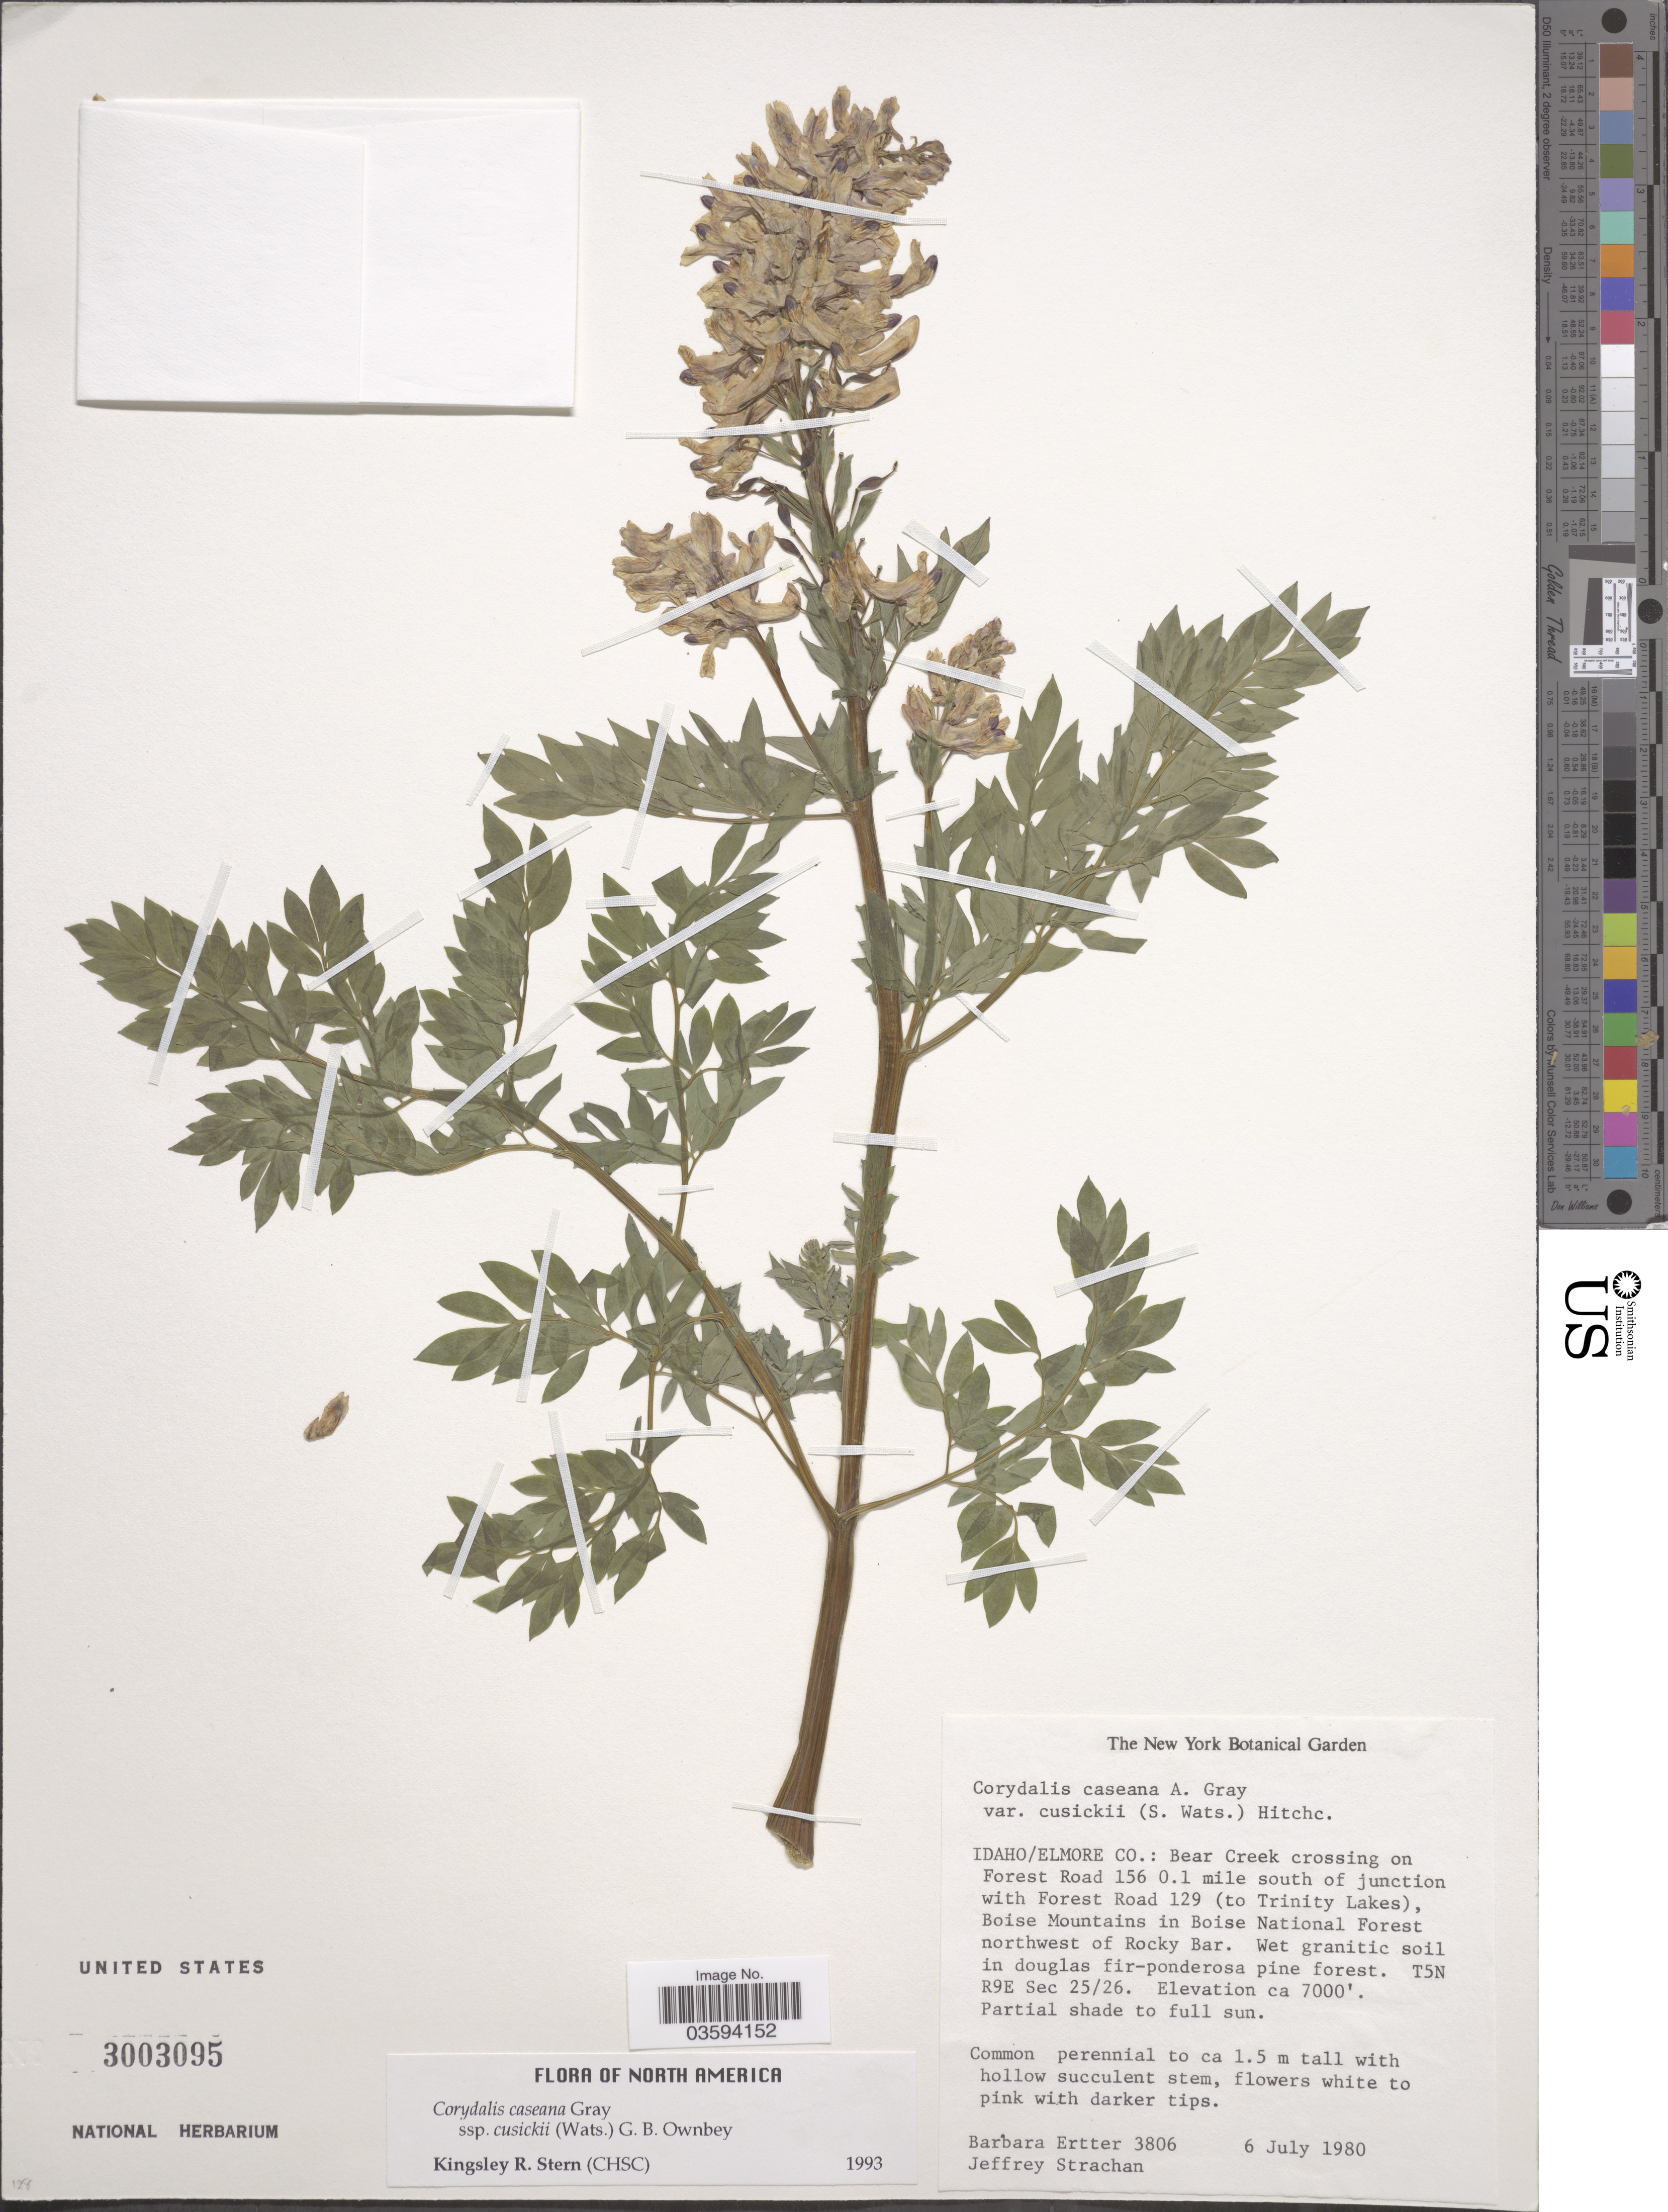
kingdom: Plantae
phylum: Tracheophyta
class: Magnoliopsida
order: Ranunculales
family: Papaveraceae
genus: Corydalis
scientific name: Corydalis caseana subsp. cusickii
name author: (S. Watson) G.B. Ownbey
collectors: B. Ertter & J. Strachan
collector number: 3806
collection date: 1980-07-06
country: United States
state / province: Idaho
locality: Elmore Co.: Bear Creek crossing on Forest Road 156 0.1 mile south of junction with Forest Road 129 (to Trinity Lakes), Boise Mountains in Boise National Forest northwest of Rocky Bar. Wet granitic soil in douglas fir-ponderosa pine forest. T5N R9E Sec 25/26.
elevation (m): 2134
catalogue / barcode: US 3003095